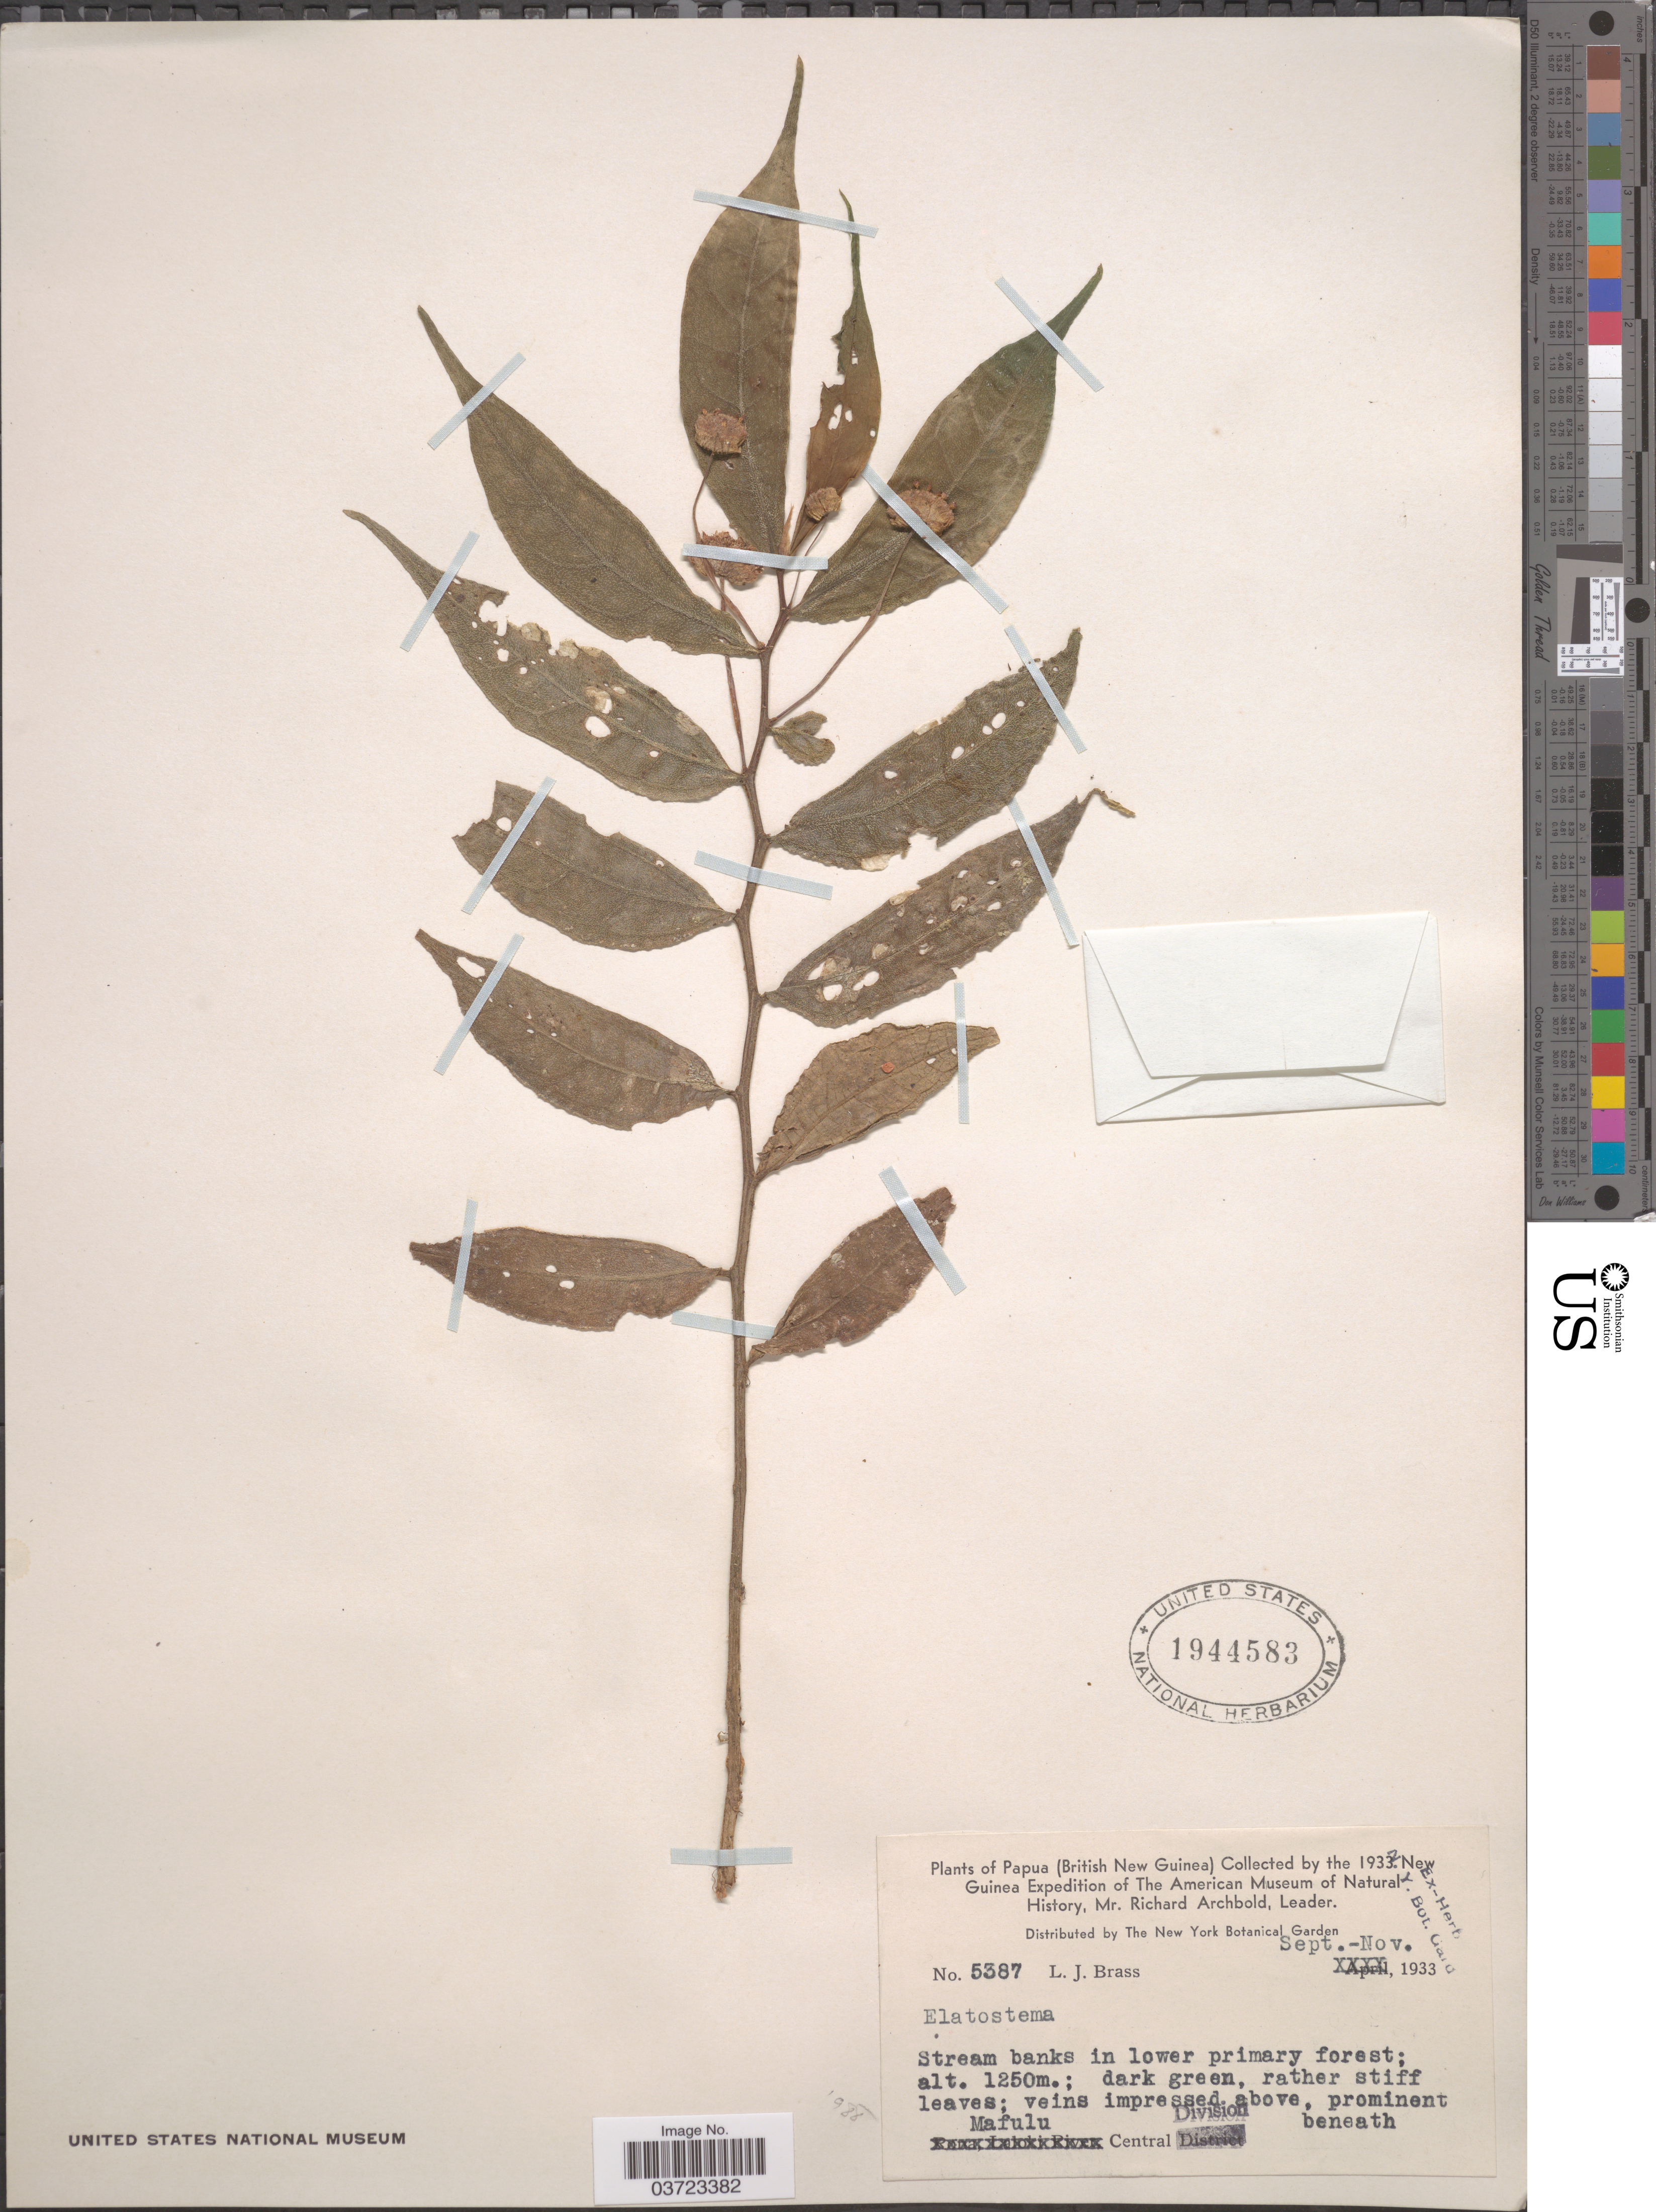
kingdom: Plantae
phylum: Tracheophyta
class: Magnoliopsida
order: Rosales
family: Urticaceae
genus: Elatostema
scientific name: Elatostema sp.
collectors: L. J. Brass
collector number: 5387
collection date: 1933-09/1933-11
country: Papua New Guinea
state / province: Central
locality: Papua (British New Guinea). Mafulu, Central Division.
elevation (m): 1250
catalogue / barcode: US 1944583